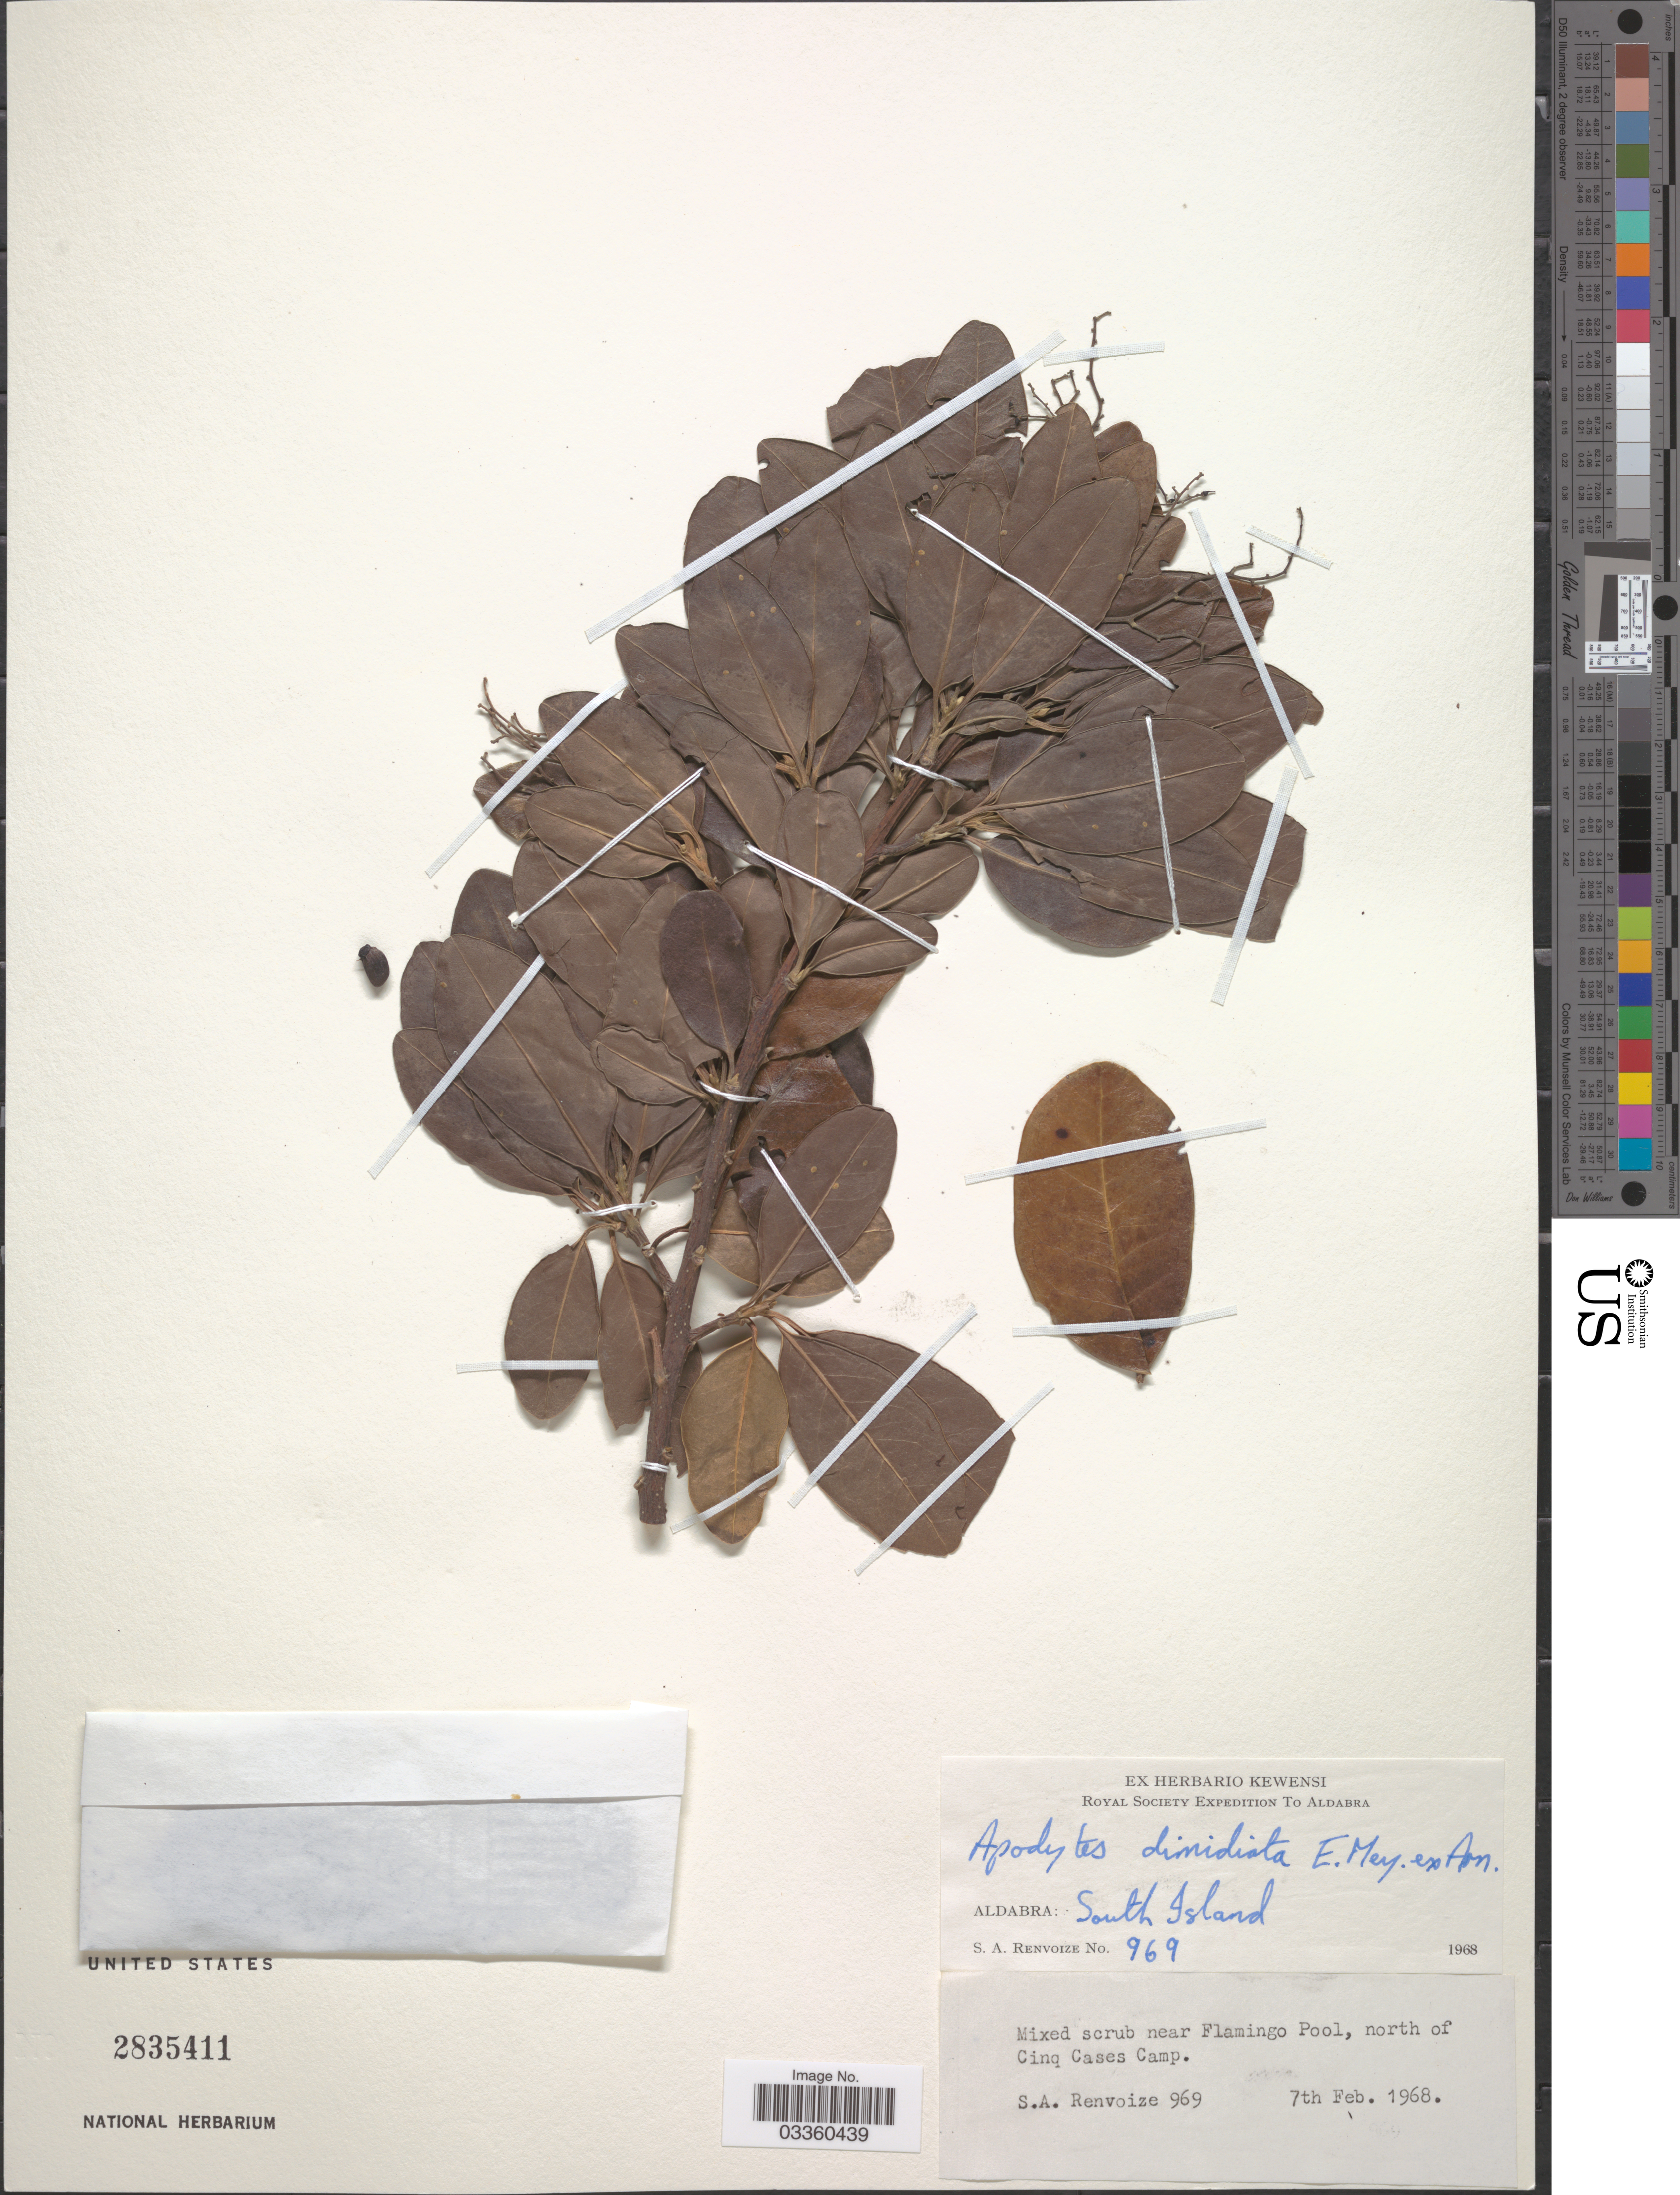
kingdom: Plantae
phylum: Tracheophyta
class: Magnoliopsida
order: Metteniusales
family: Metteniusaceae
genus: Apodytes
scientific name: Apodytes dimidiata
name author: E. Mey. ex Arn.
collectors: S. A. Renvoize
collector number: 969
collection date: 1968-02-07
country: Seychelles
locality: Aldabra: South Island. Mixed scrub near Flamingo Pool, north of Cinq Cases Camp.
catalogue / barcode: US 2835411